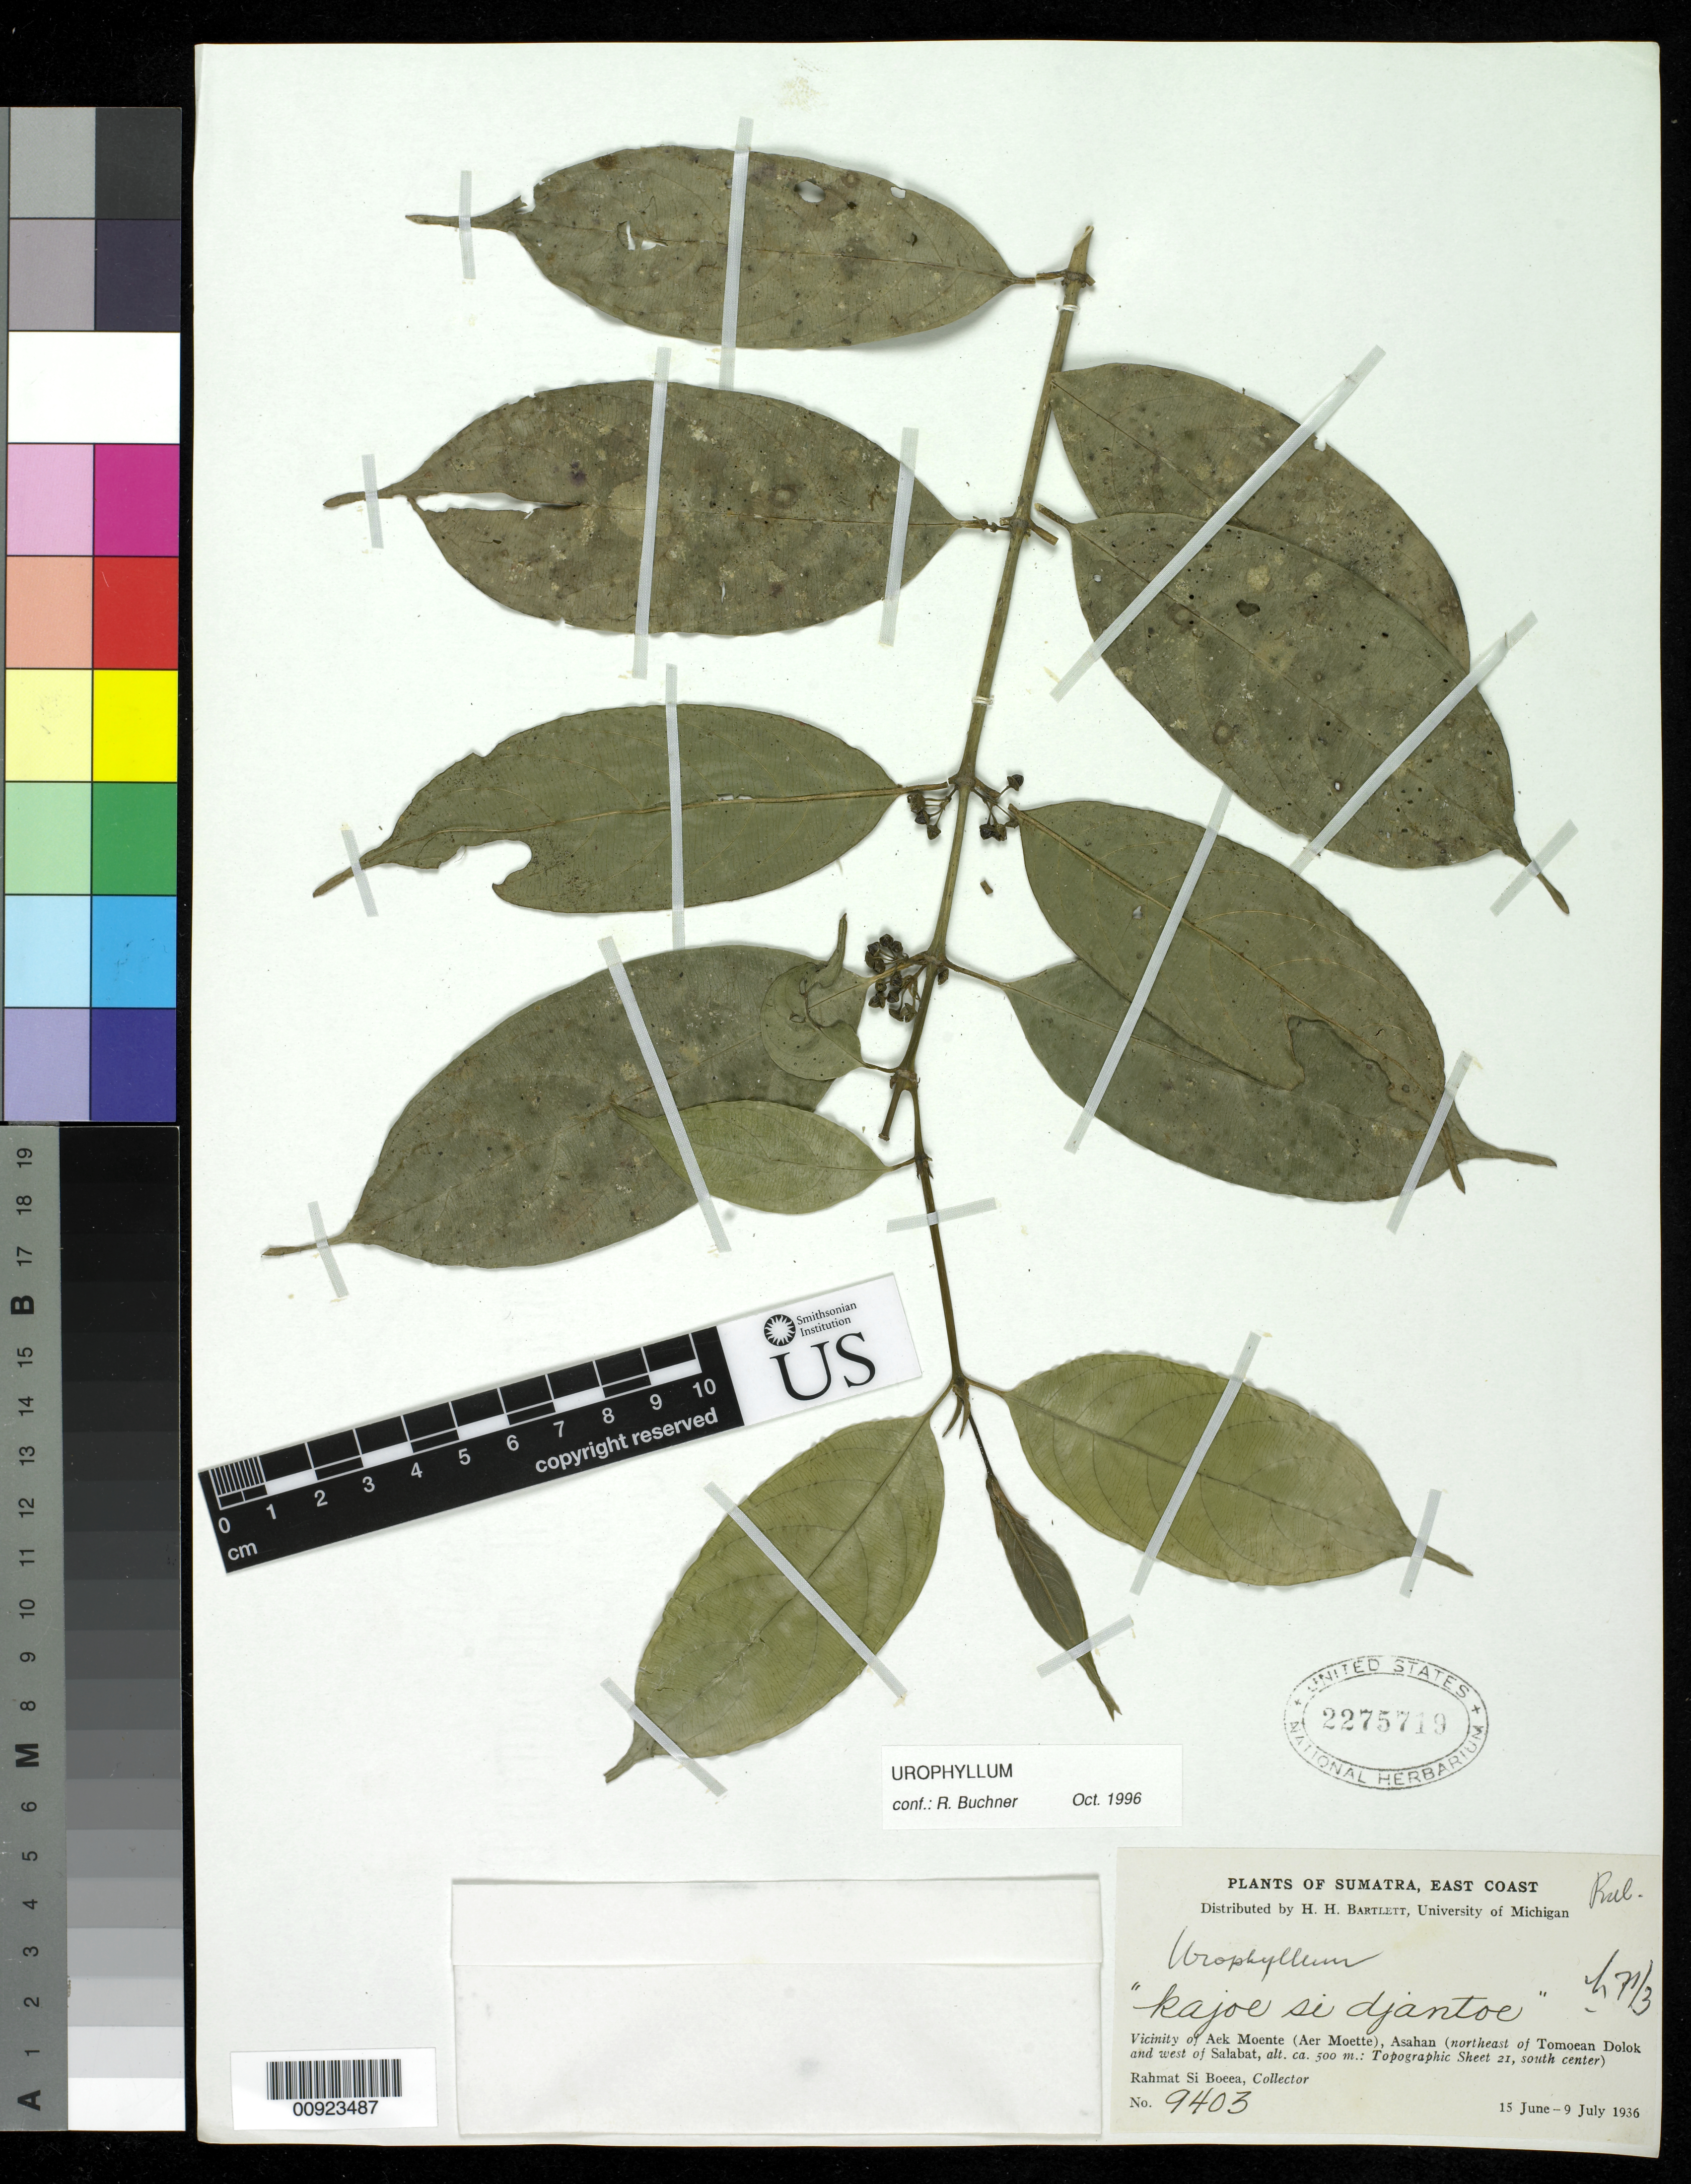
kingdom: Plantae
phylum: Tracheophyta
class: Magnoliopsida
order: Gentianales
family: Rubiaceae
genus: Urophyllum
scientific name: Urophyllum sp.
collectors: Rahmat Si Boeea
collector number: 9403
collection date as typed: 15 Jun 1936 to 19 Jul 1936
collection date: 1936-06-15/1936-07-19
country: Indonesia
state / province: Sumatra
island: Sumatra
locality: east coast, vicinity of Aek Moente (Aer Moette), Asahan (northeast of Tomoen Dolok and west of Salabat)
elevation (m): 500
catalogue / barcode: US 2275719